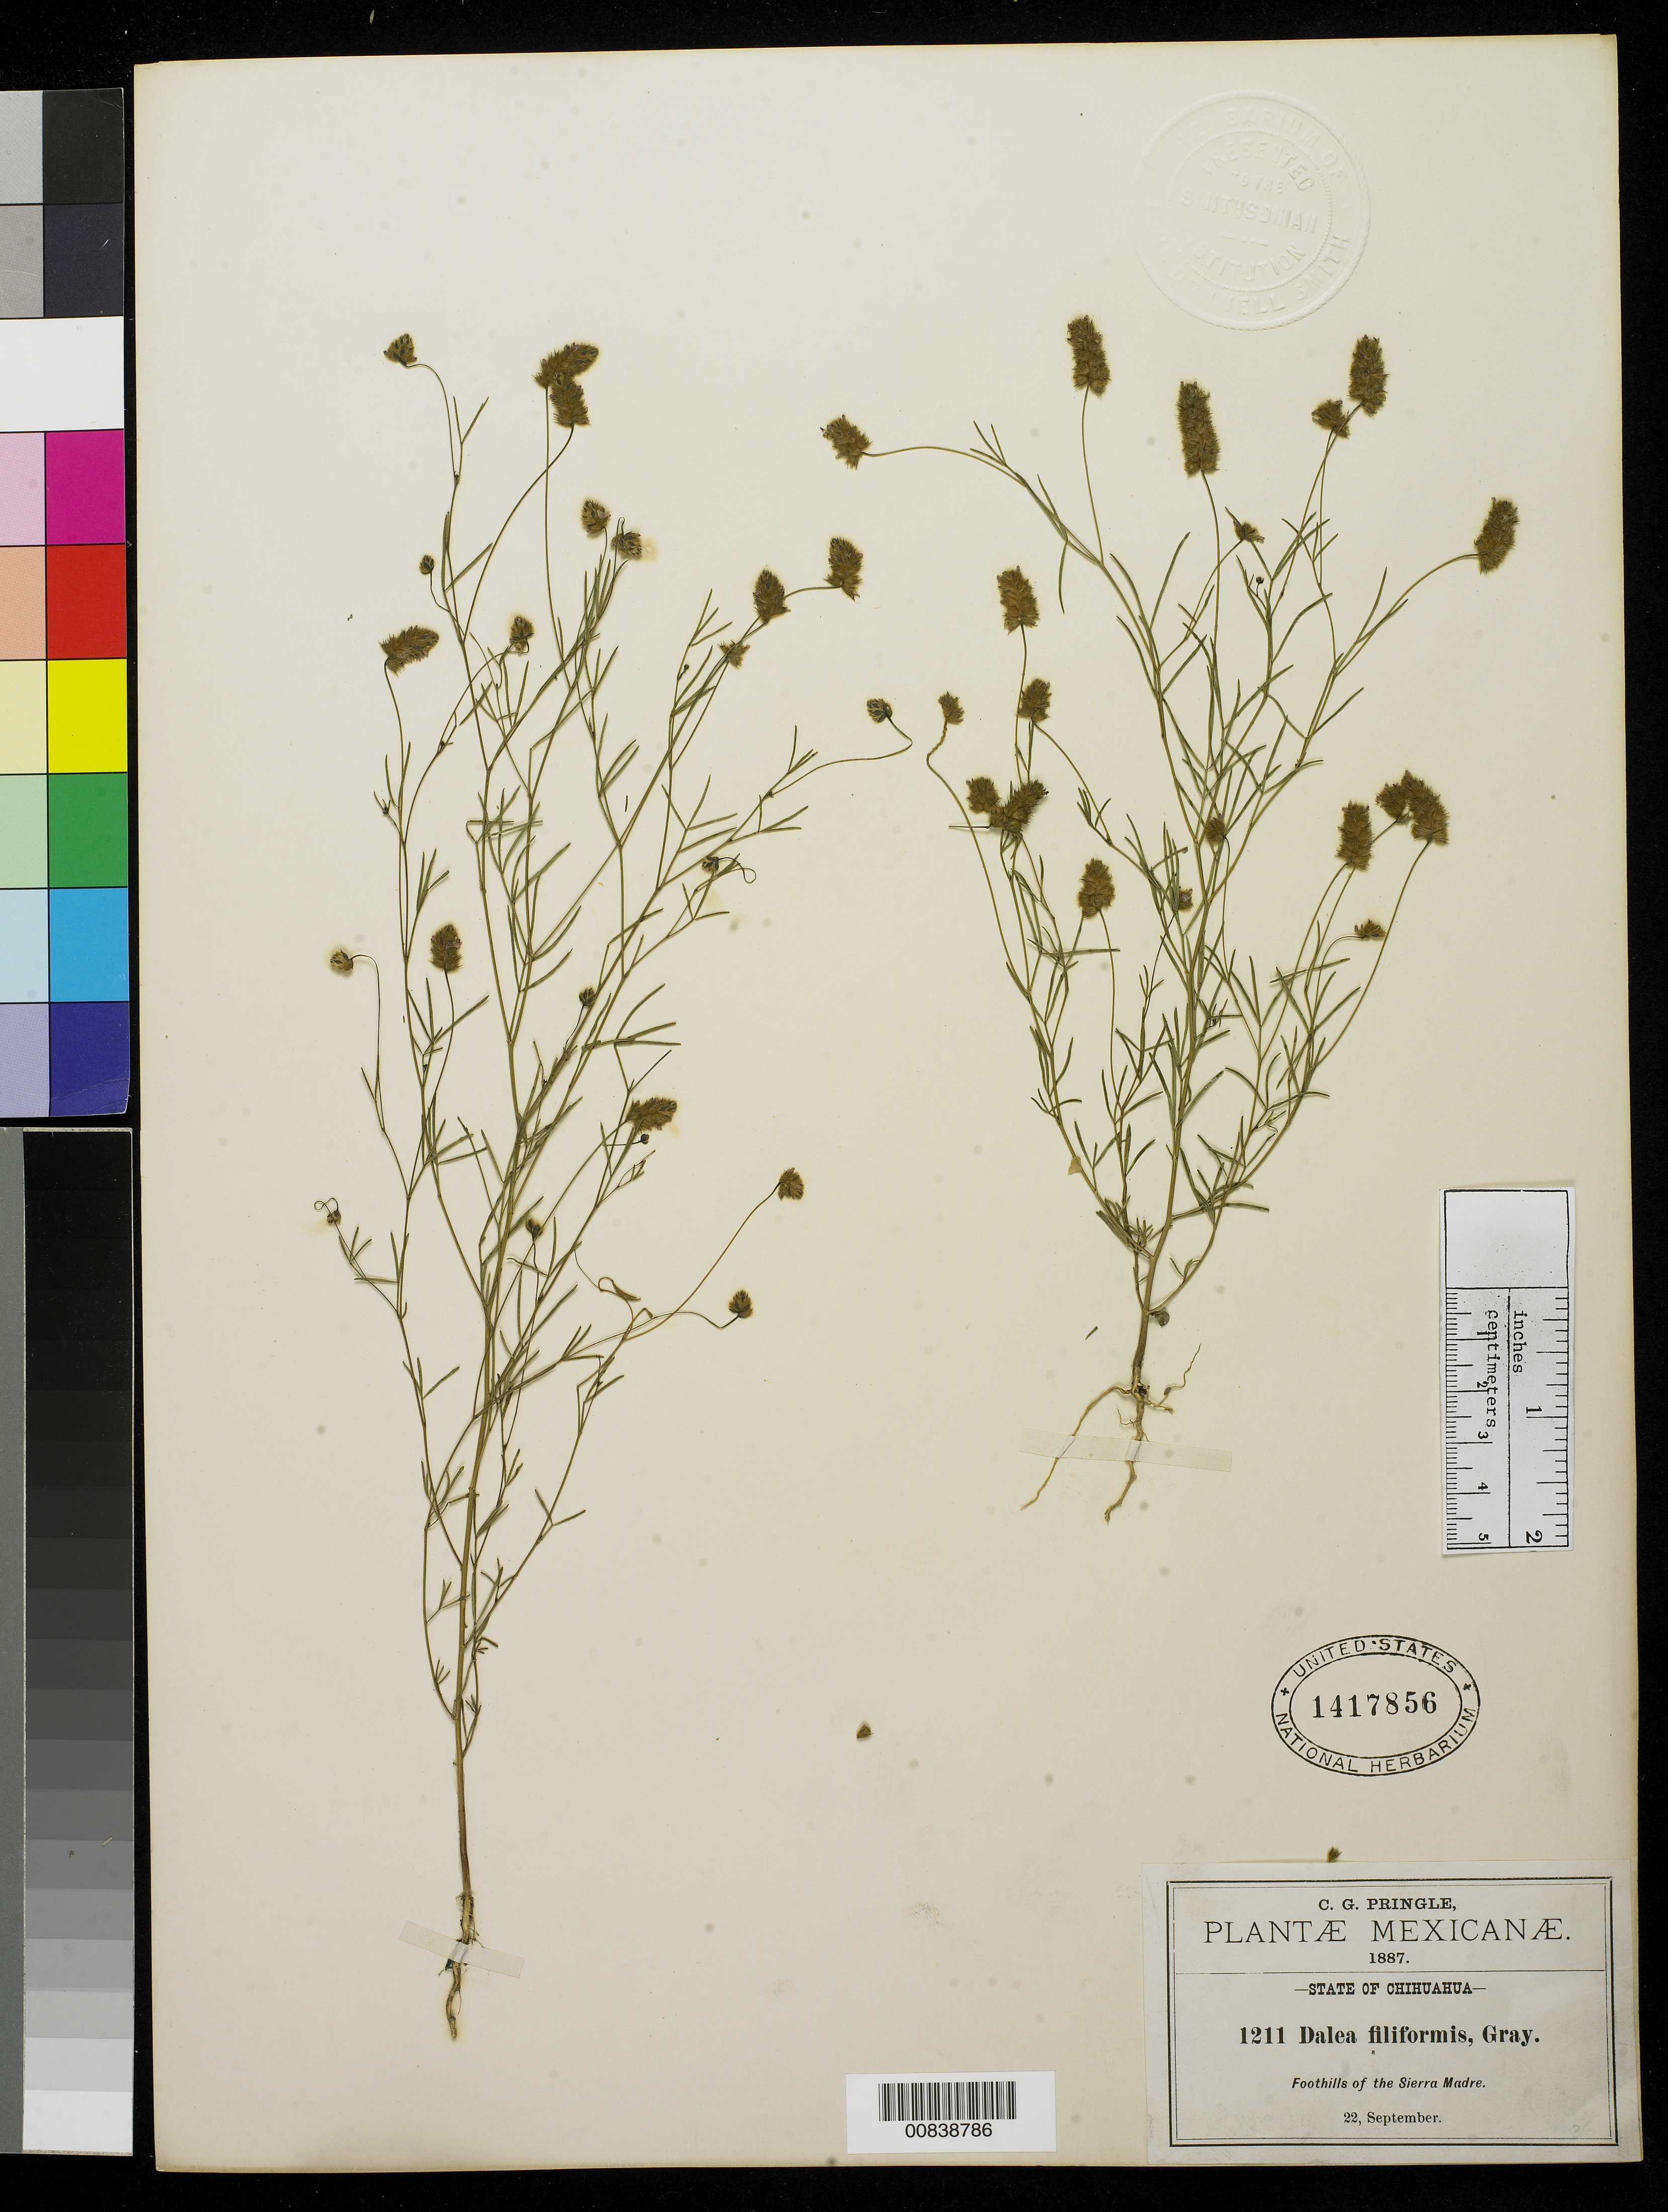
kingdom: Plantae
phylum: Tracheophyta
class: Magnoliopsida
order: Fabales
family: Fabaceae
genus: Dalea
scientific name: Dalea filiformis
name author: A. Gray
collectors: C. G. Pringle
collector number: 1211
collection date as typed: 22 Sep 1887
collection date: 1887-09-22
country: Mexico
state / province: Chihuahua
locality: Foothills of Sierra Madre. Chihuahua.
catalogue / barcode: US 1417856